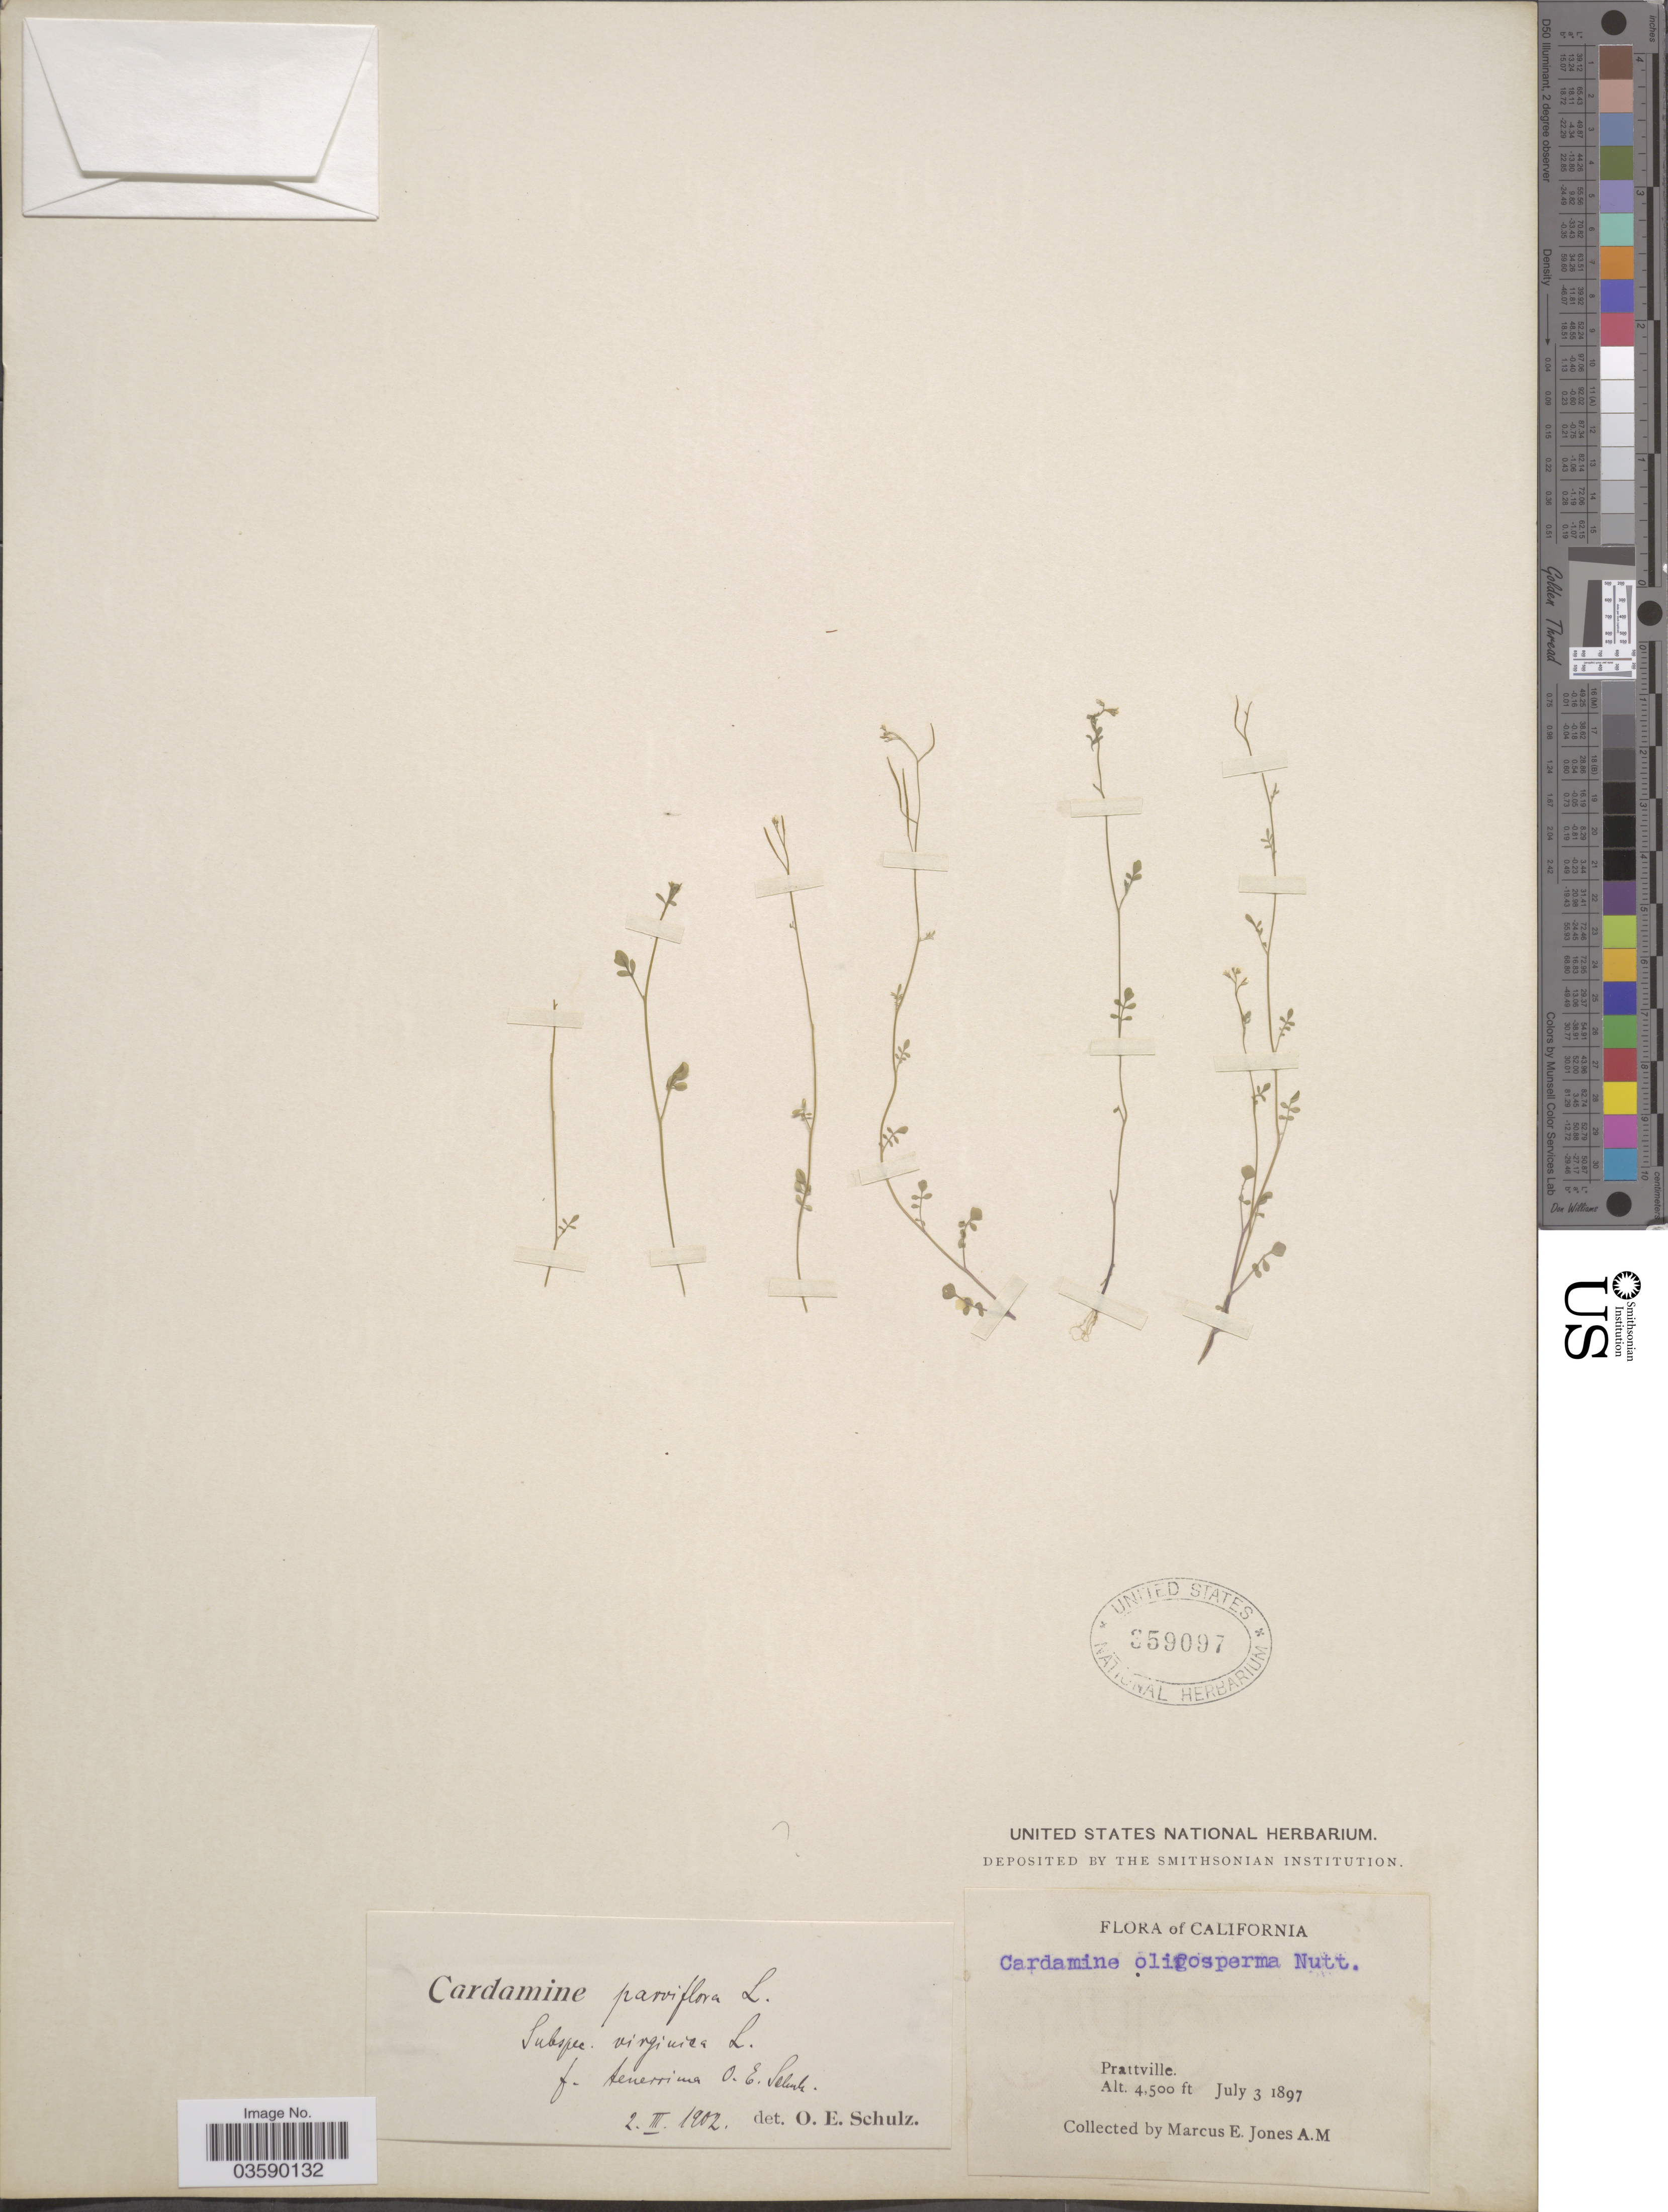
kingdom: Plantae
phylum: Tracheophyta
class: Magnoliopsida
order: Brassicales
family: Brassicaceae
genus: Cardamine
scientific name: Cardamine sp.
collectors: M. E. Jones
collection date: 1897-07-03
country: United States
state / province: California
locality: Prattville.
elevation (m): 1372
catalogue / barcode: US 359097